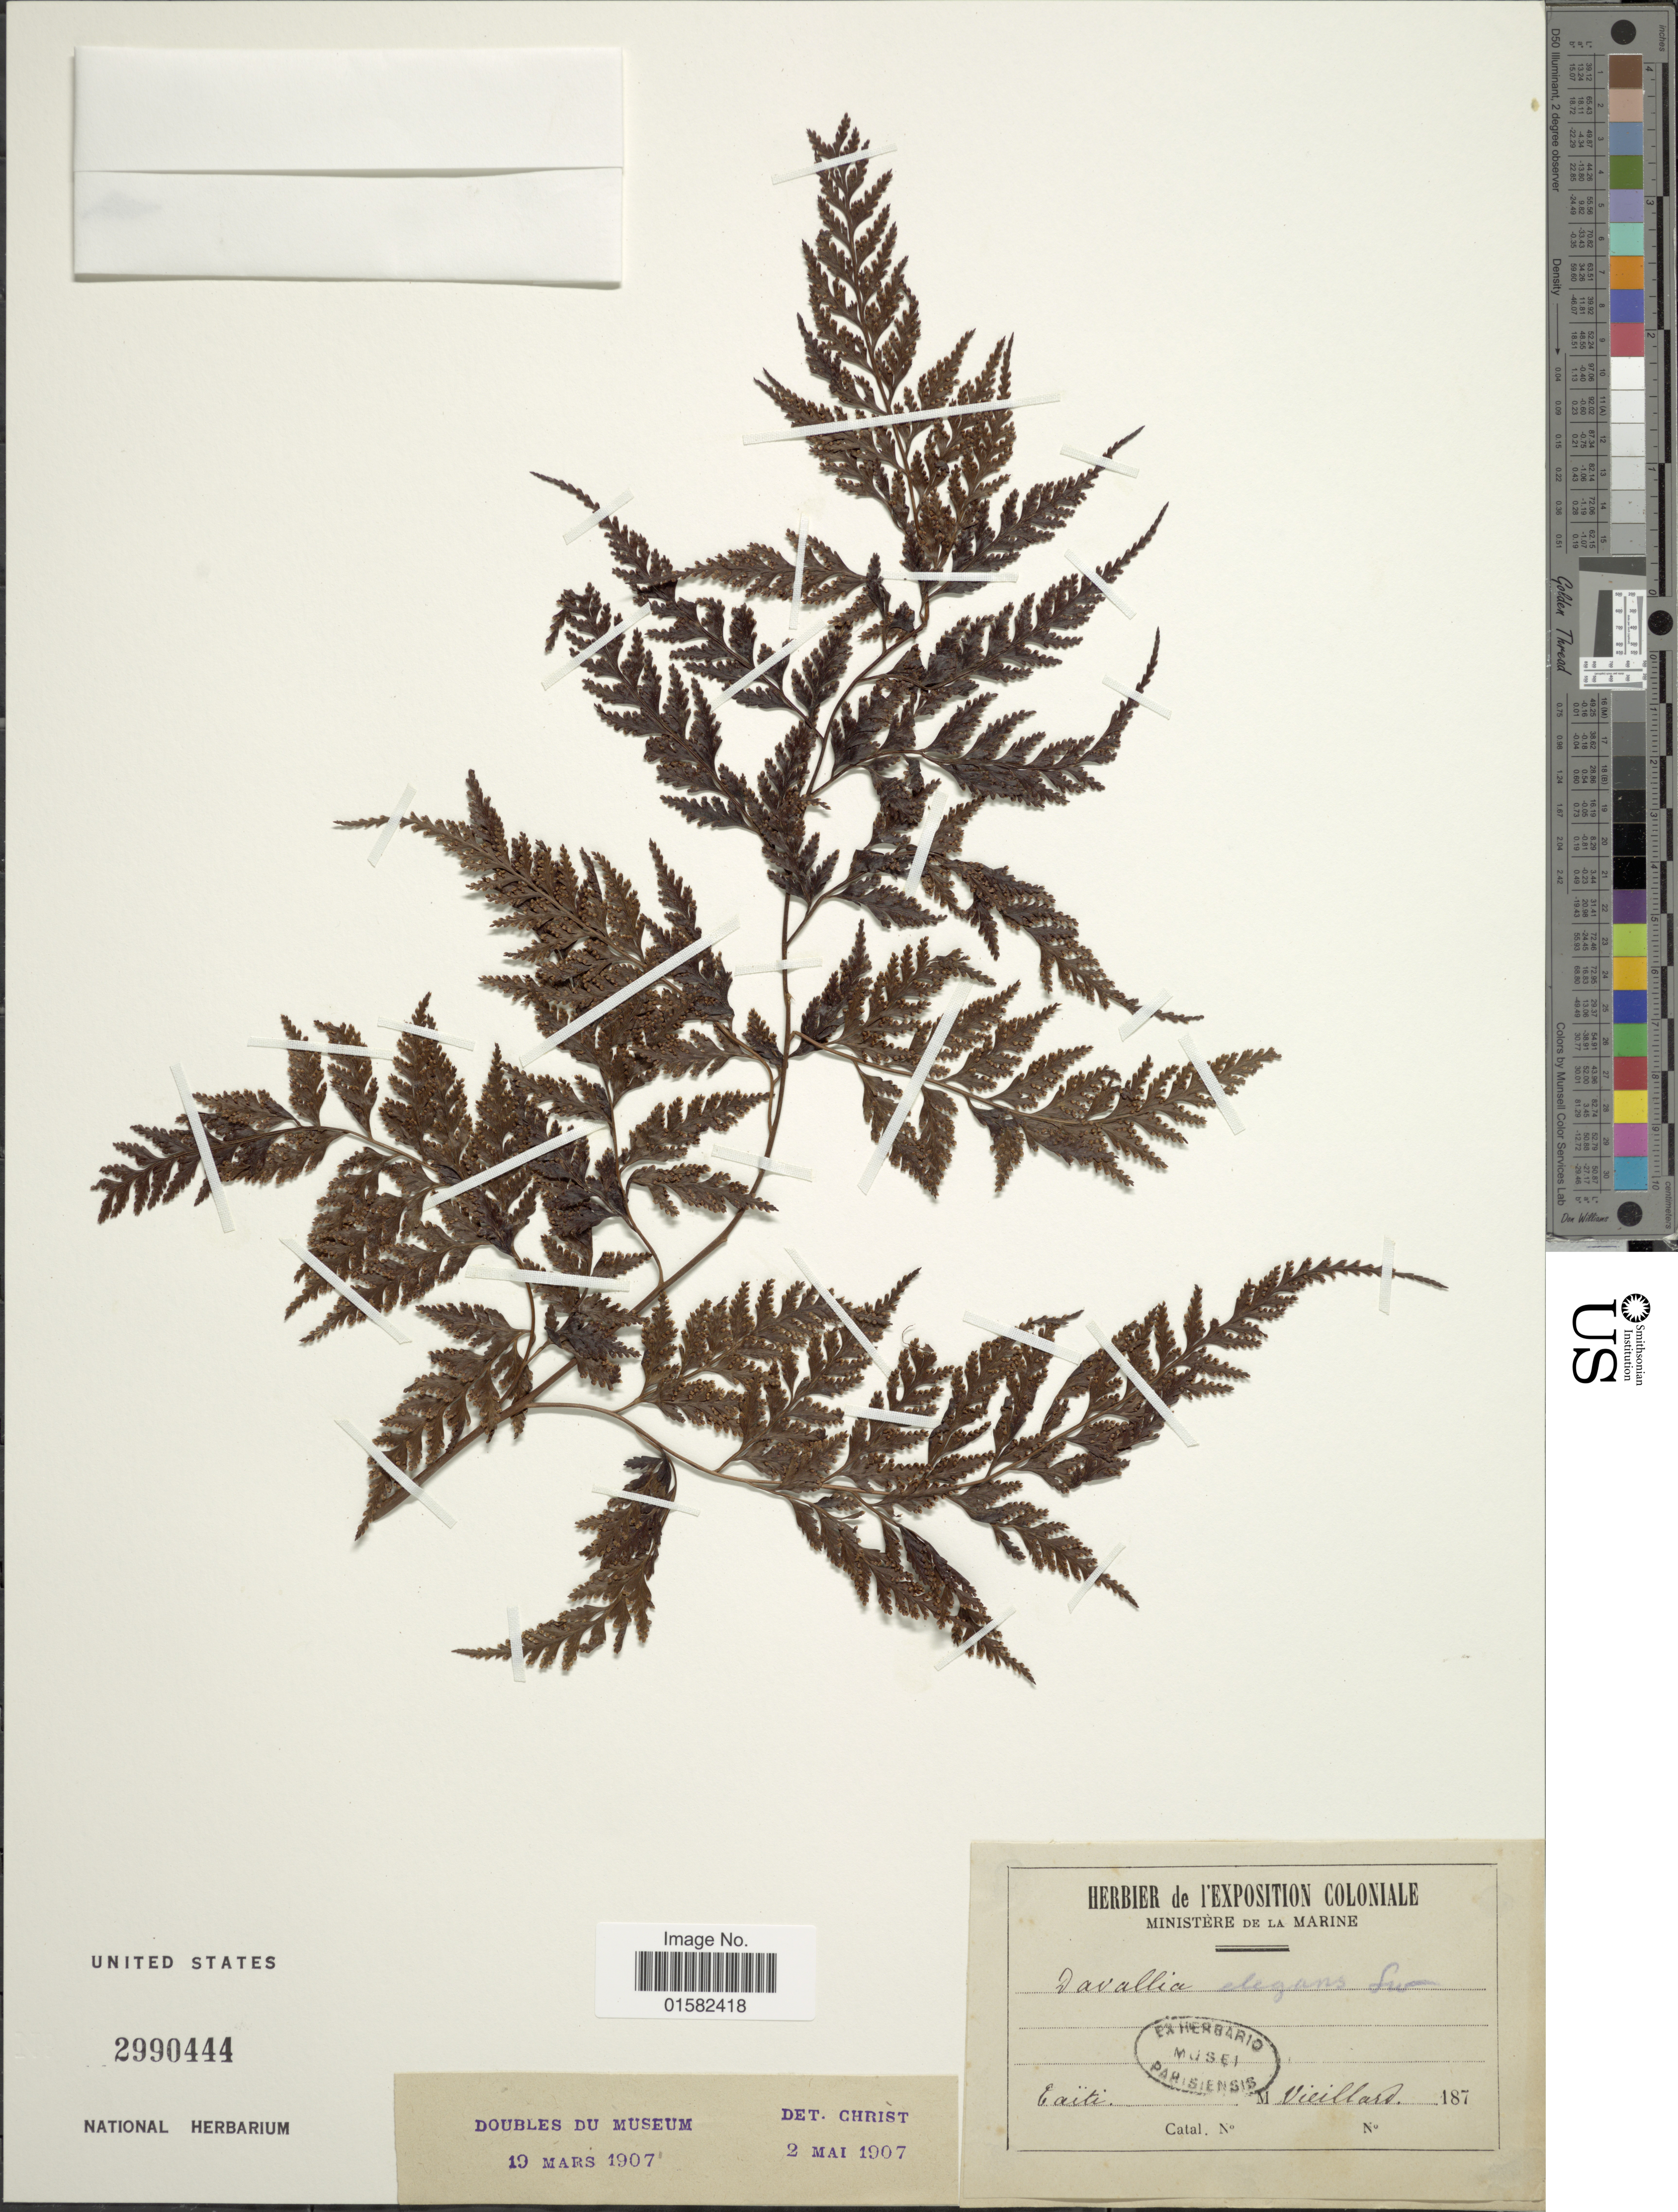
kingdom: Plantae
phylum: Tracheophyta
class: Polypodiopsida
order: Polypodiales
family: Davalliaceae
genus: Wibelia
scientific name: Wibelia denticulata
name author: (Burm. f.) M. Kato & Tsutsumi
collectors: -. Vieillard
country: French Polynesia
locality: Taiti [interpreted]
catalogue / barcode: US 2990444